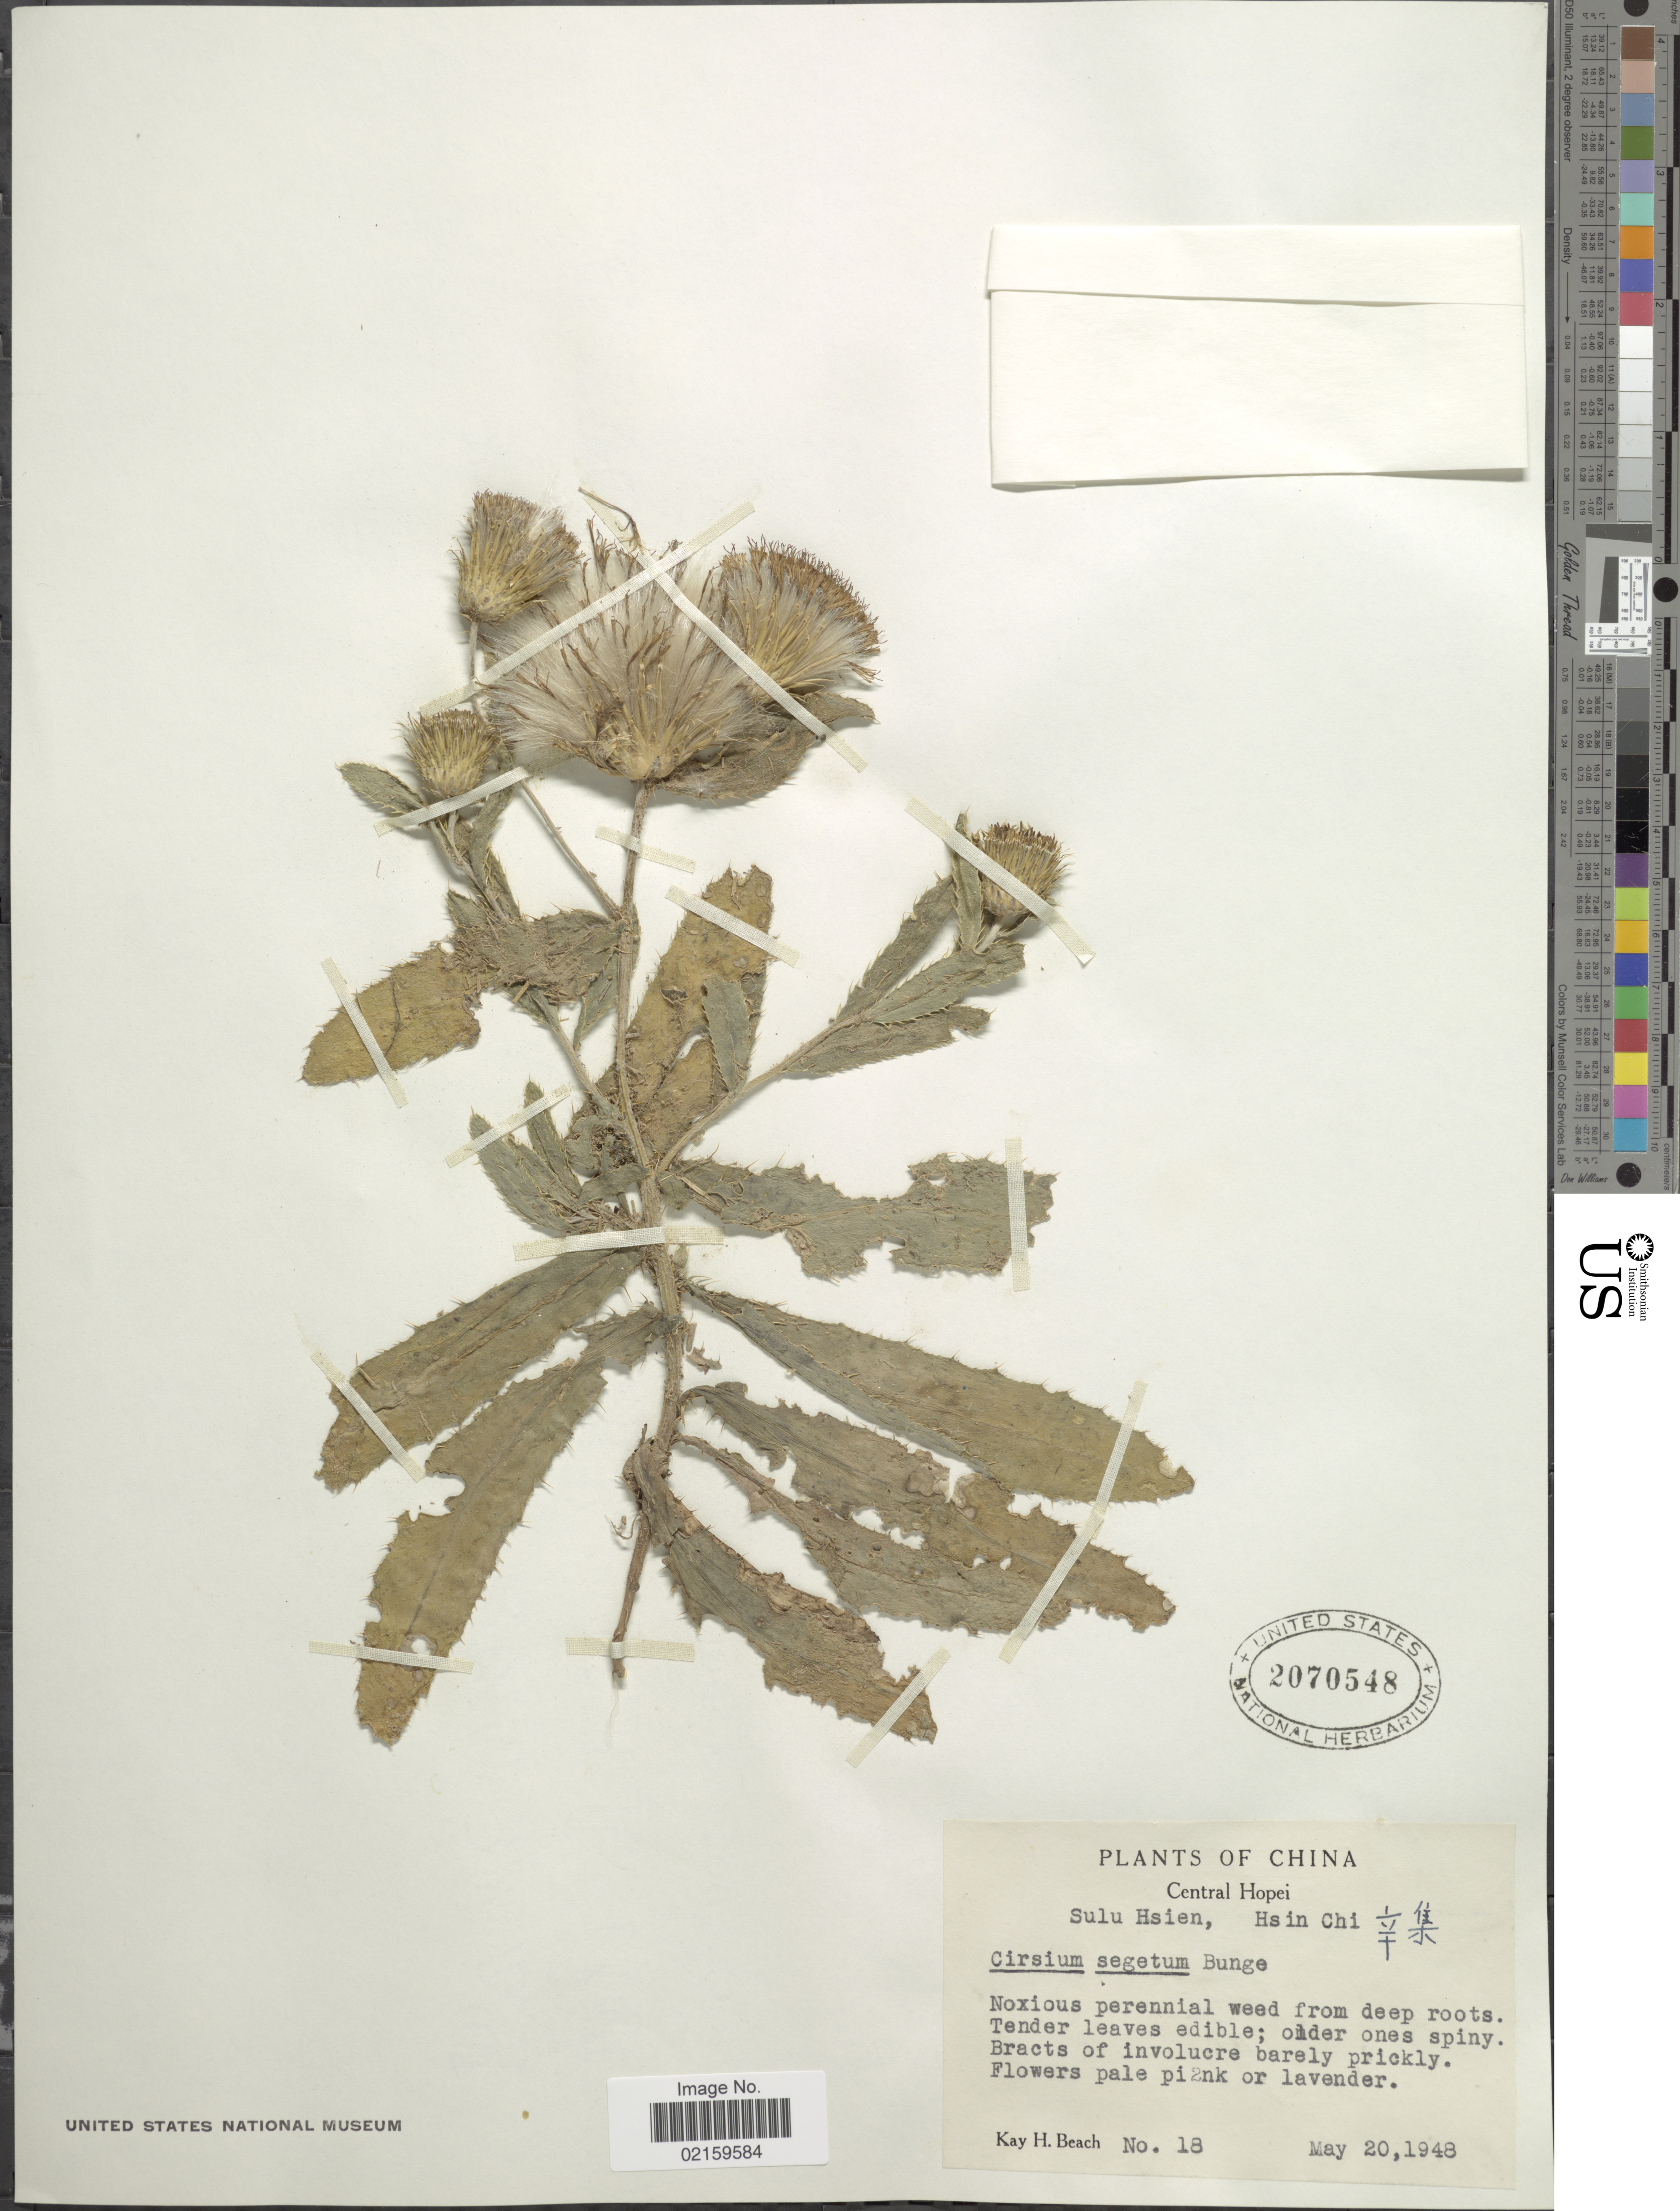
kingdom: Plantae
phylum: Tracheophyta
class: Magnoliopsida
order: Asterales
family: Asteraceae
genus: Breea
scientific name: Breea segeta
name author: (Bunge) Kitam.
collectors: K. H. Beach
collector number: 18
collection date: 1948-05-20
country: China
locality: Central Hopei. Sulu Hsien, Hsin Chi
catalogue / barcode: US 2070548